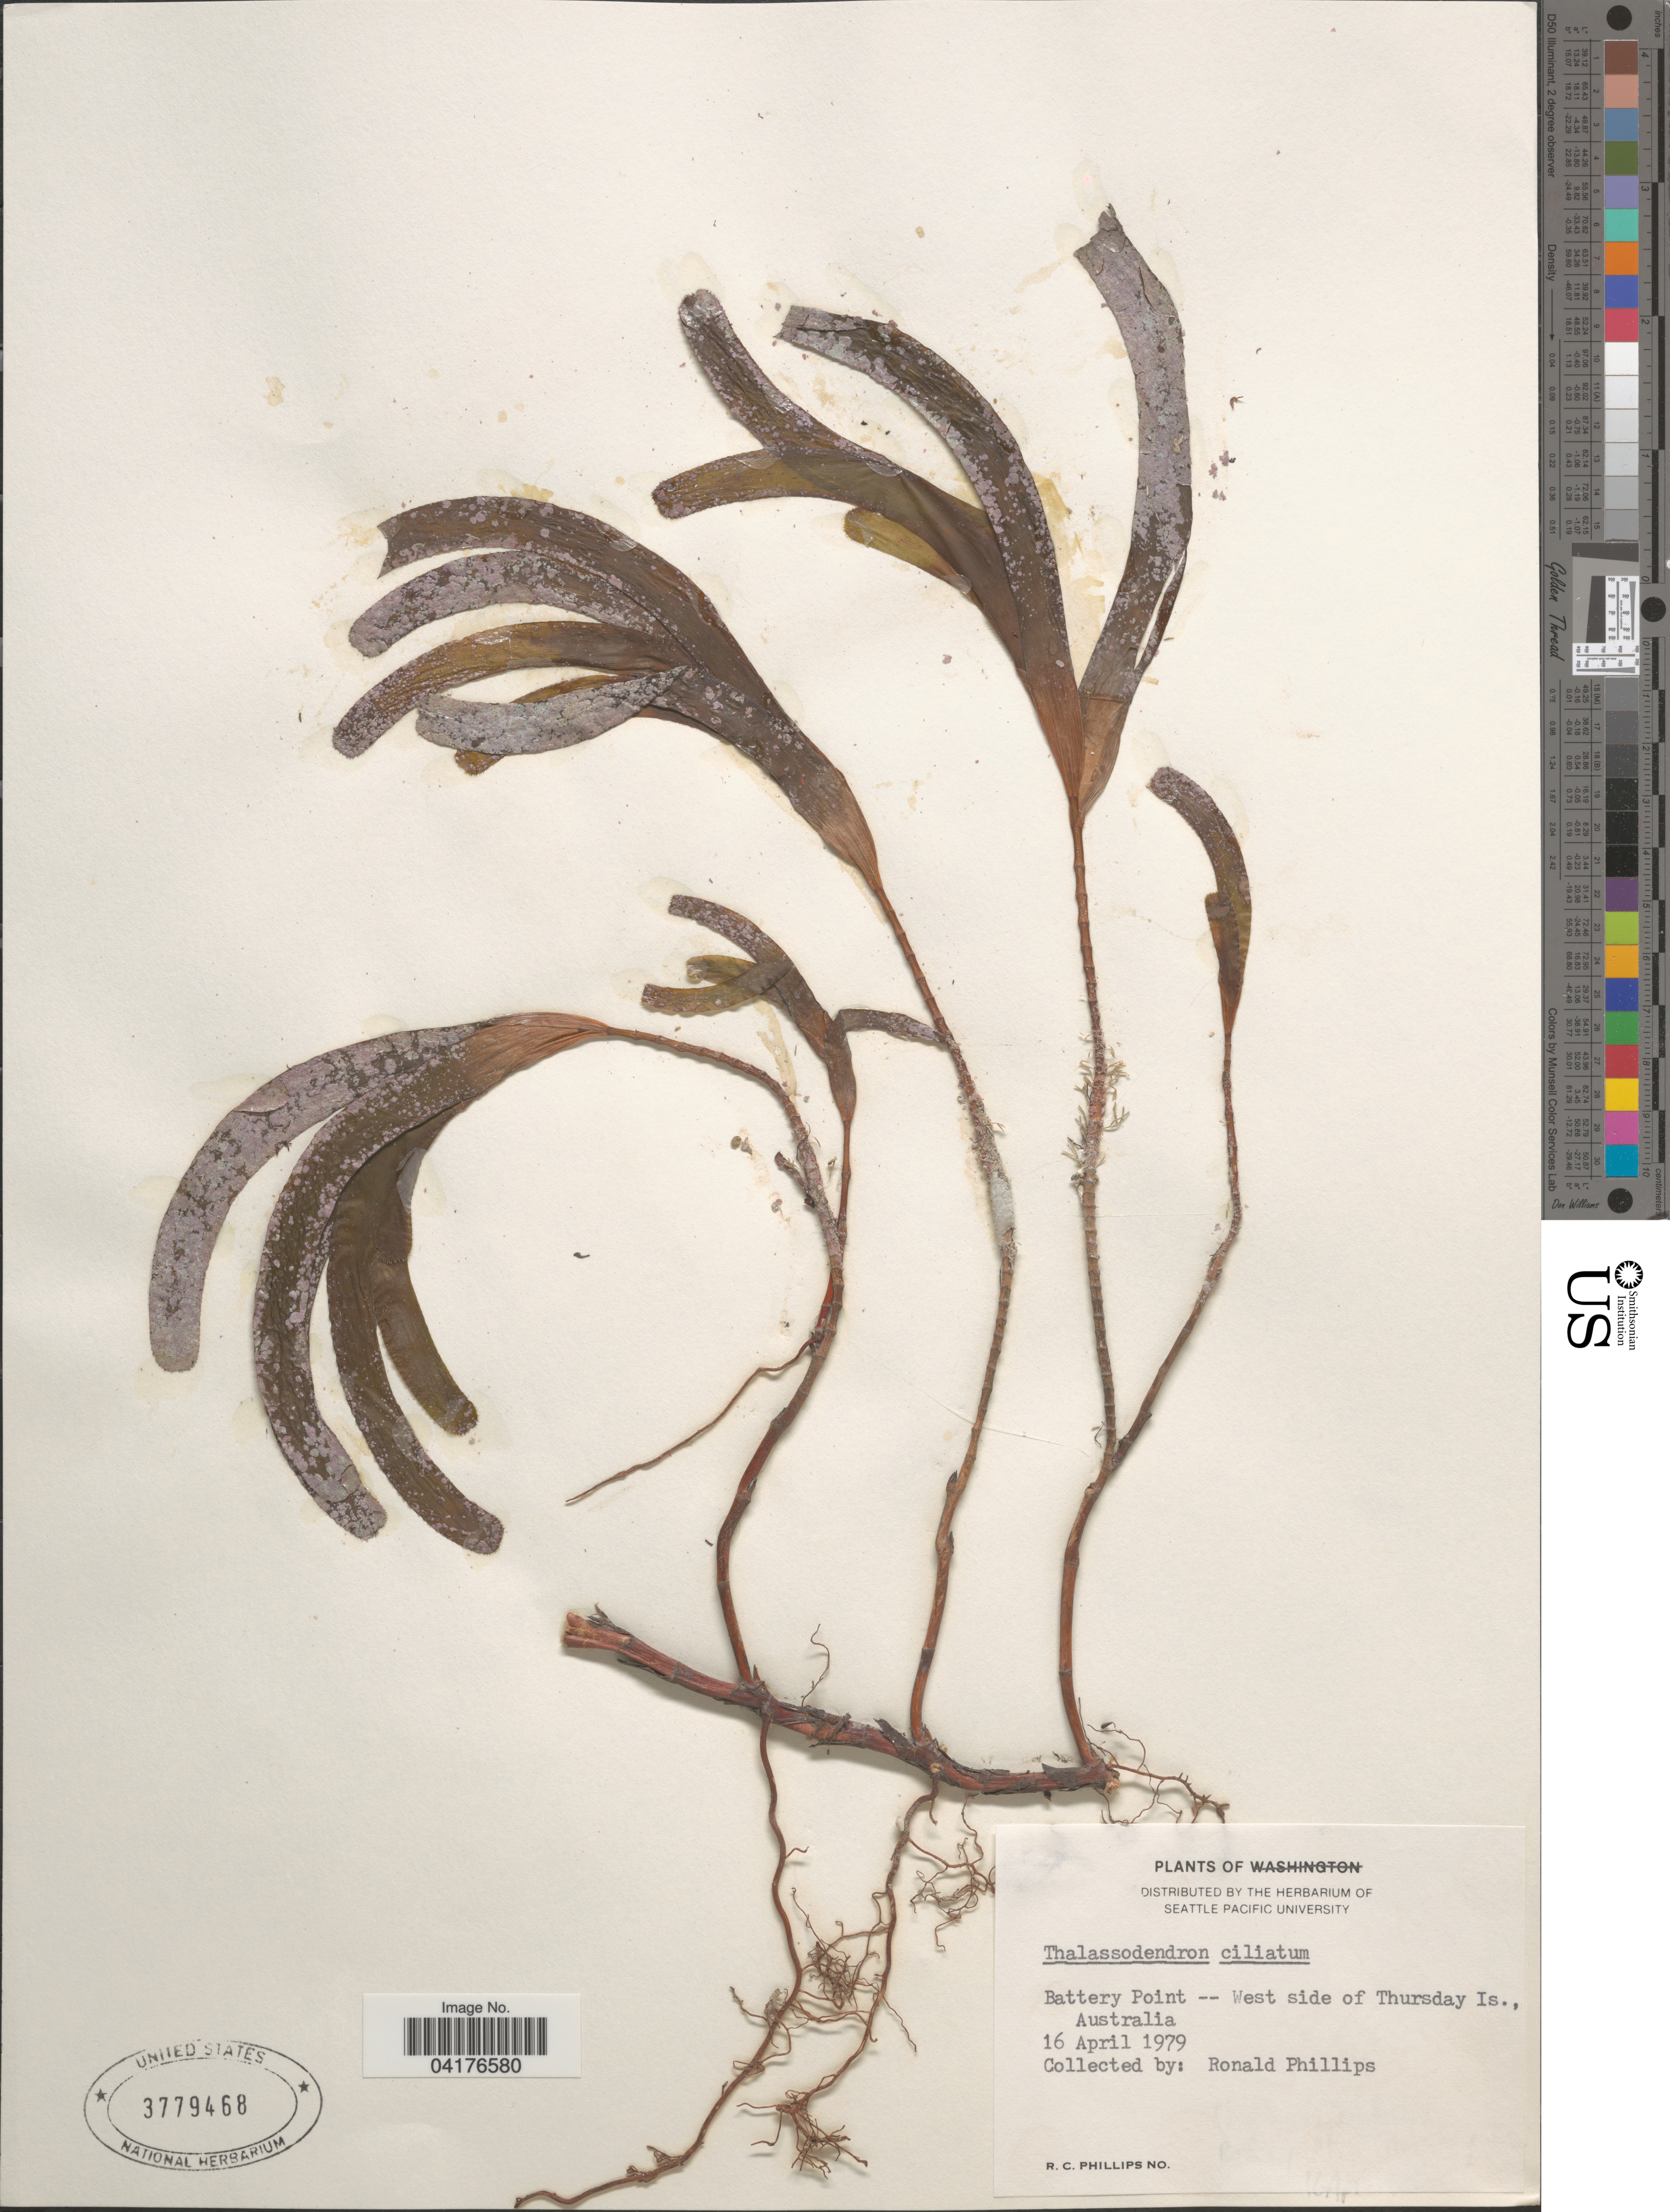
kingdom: Plantae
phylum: Tracheophyta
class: Liliopsida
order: Alismatales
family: Cymodoceaceae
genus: Thalassodendron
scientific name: Thalassodendron ciliatum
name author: (Forssk.) Hartog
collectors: R. C. Phillips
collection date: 1979-04-16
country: Australia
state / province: Queensland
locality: Battery Point -- West side of Thursday Is.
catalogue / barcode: US 3779468